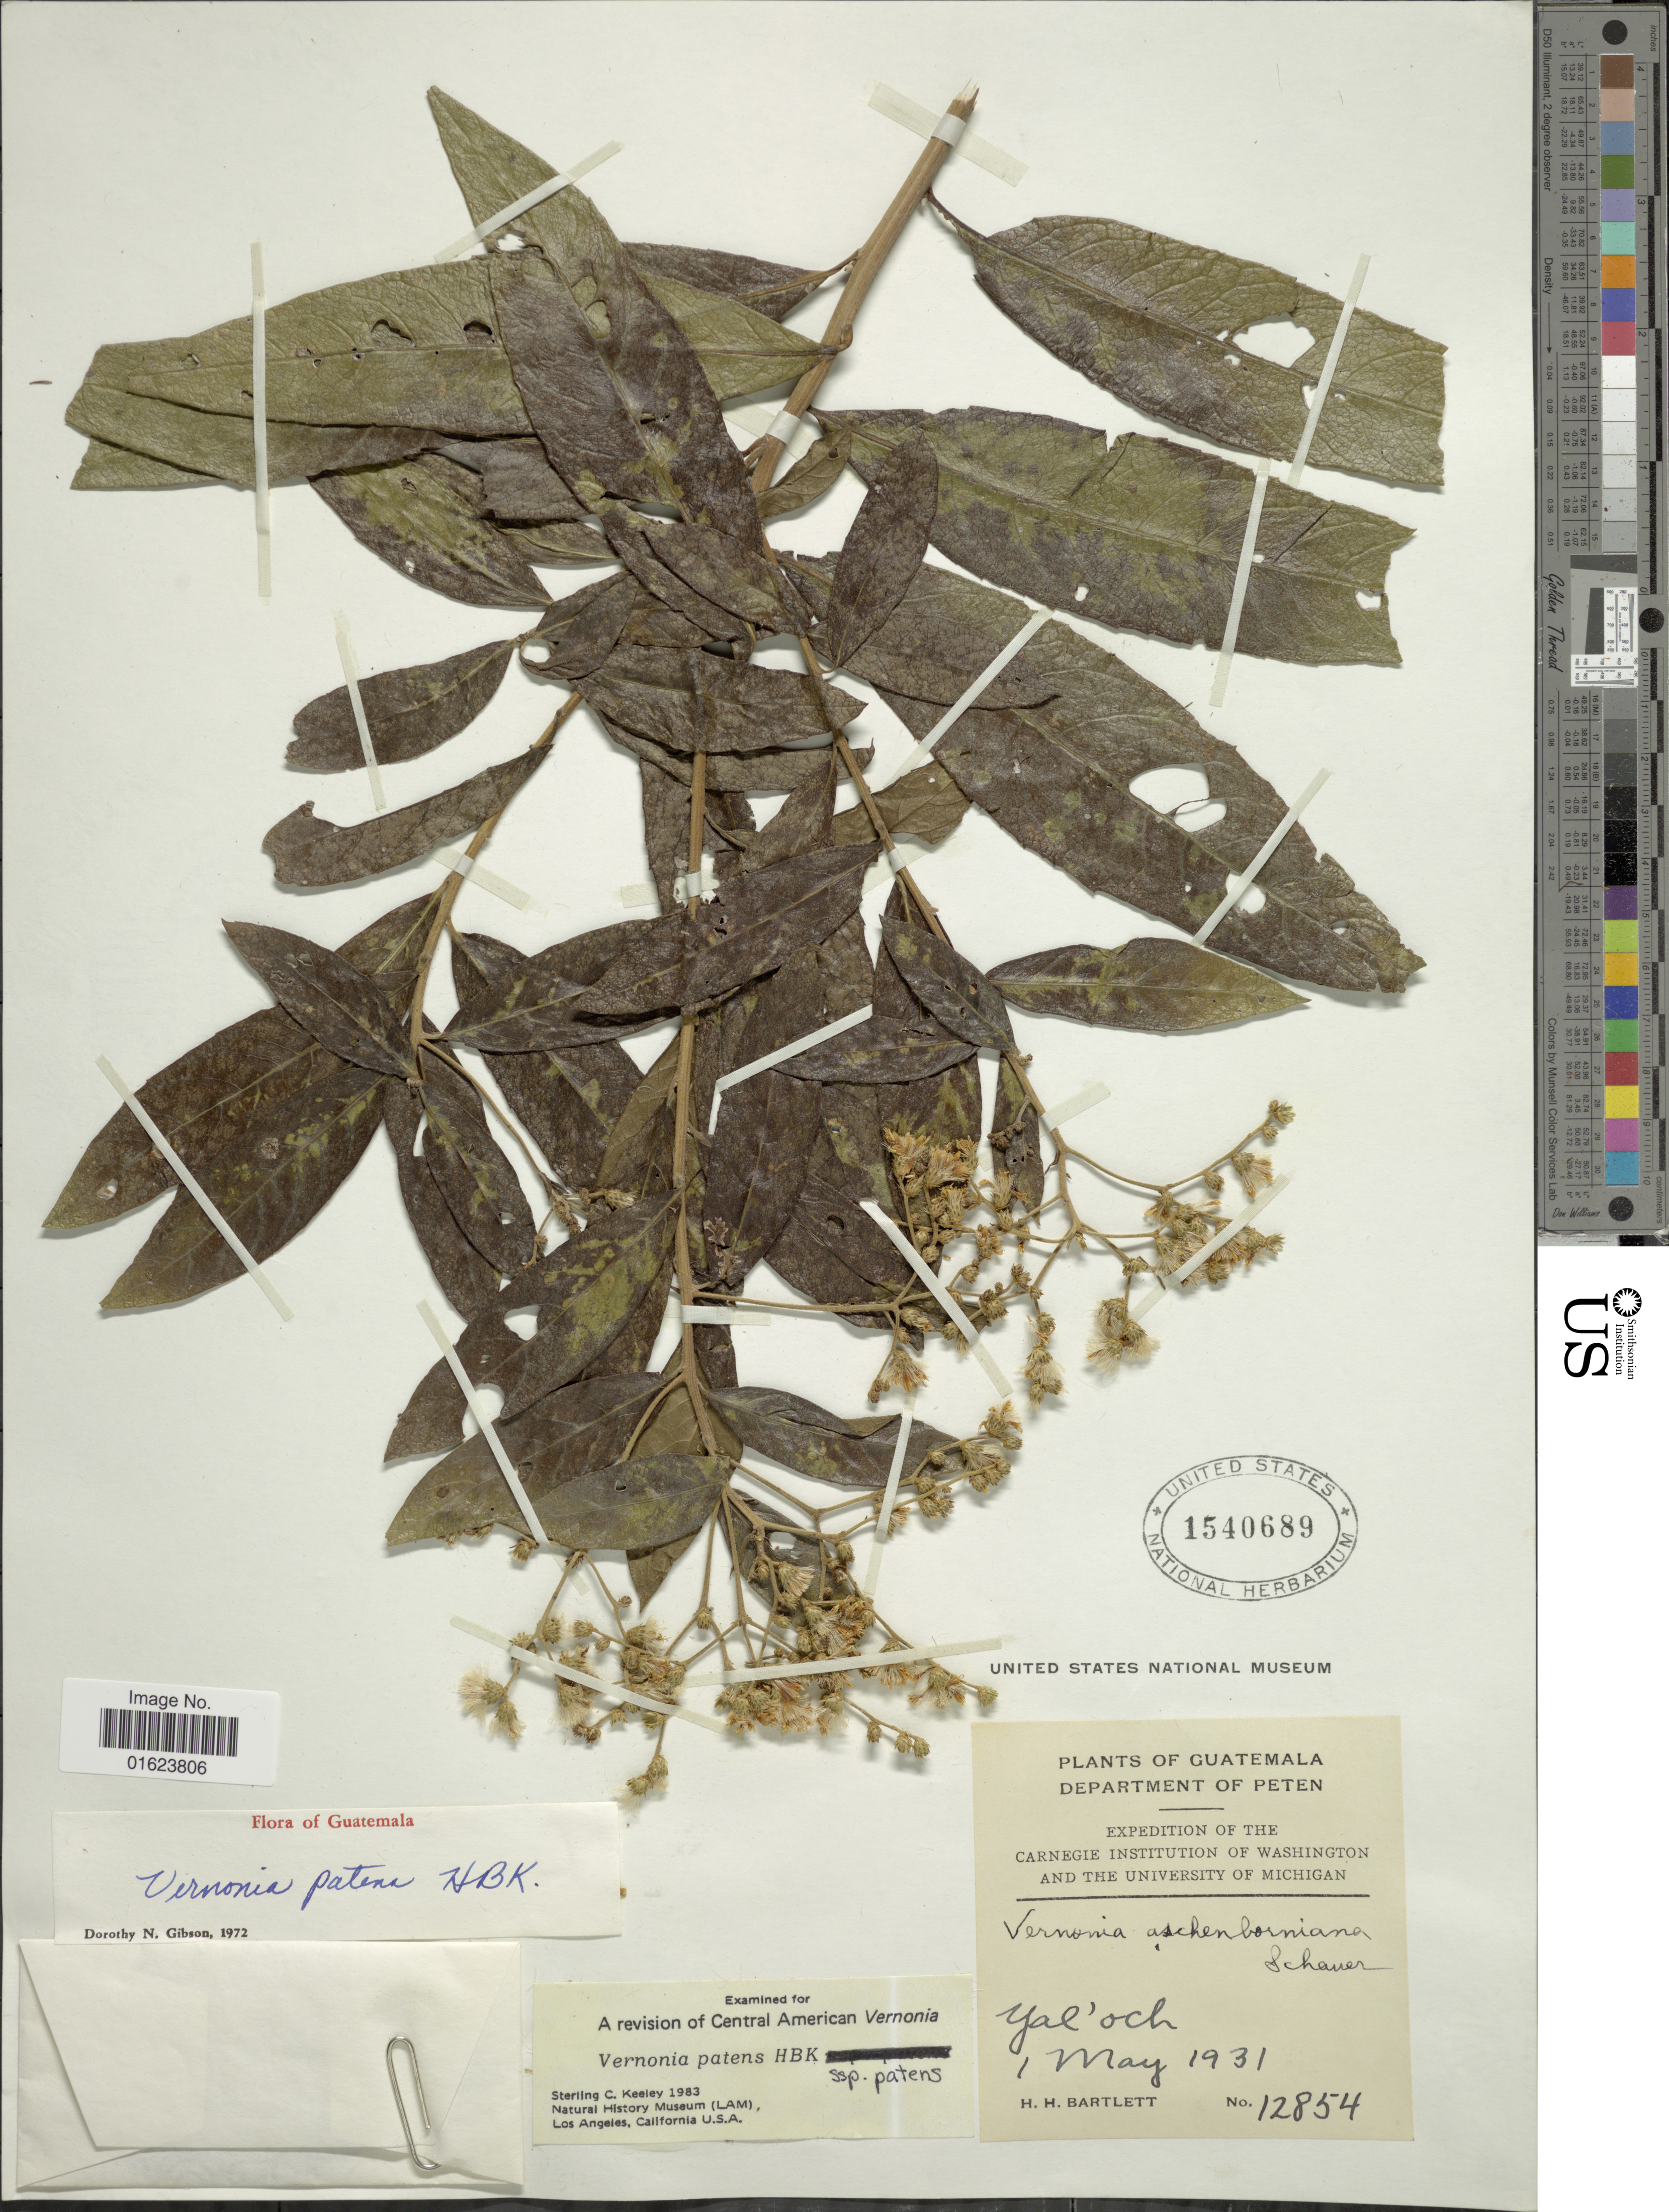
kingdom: Plantae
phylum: Tracheophyta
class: Magnoliopsida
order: Asterales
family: Asteraceae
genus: Vernonanthura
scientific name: Vernonanthura patens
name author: (Kunth) H. Rob.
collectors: H. H. Bartlett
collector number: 12854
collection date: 1931-05-01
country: Guatemala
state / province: El Petén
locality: Department of Peten. Yal'och.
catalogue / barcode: US 1540689